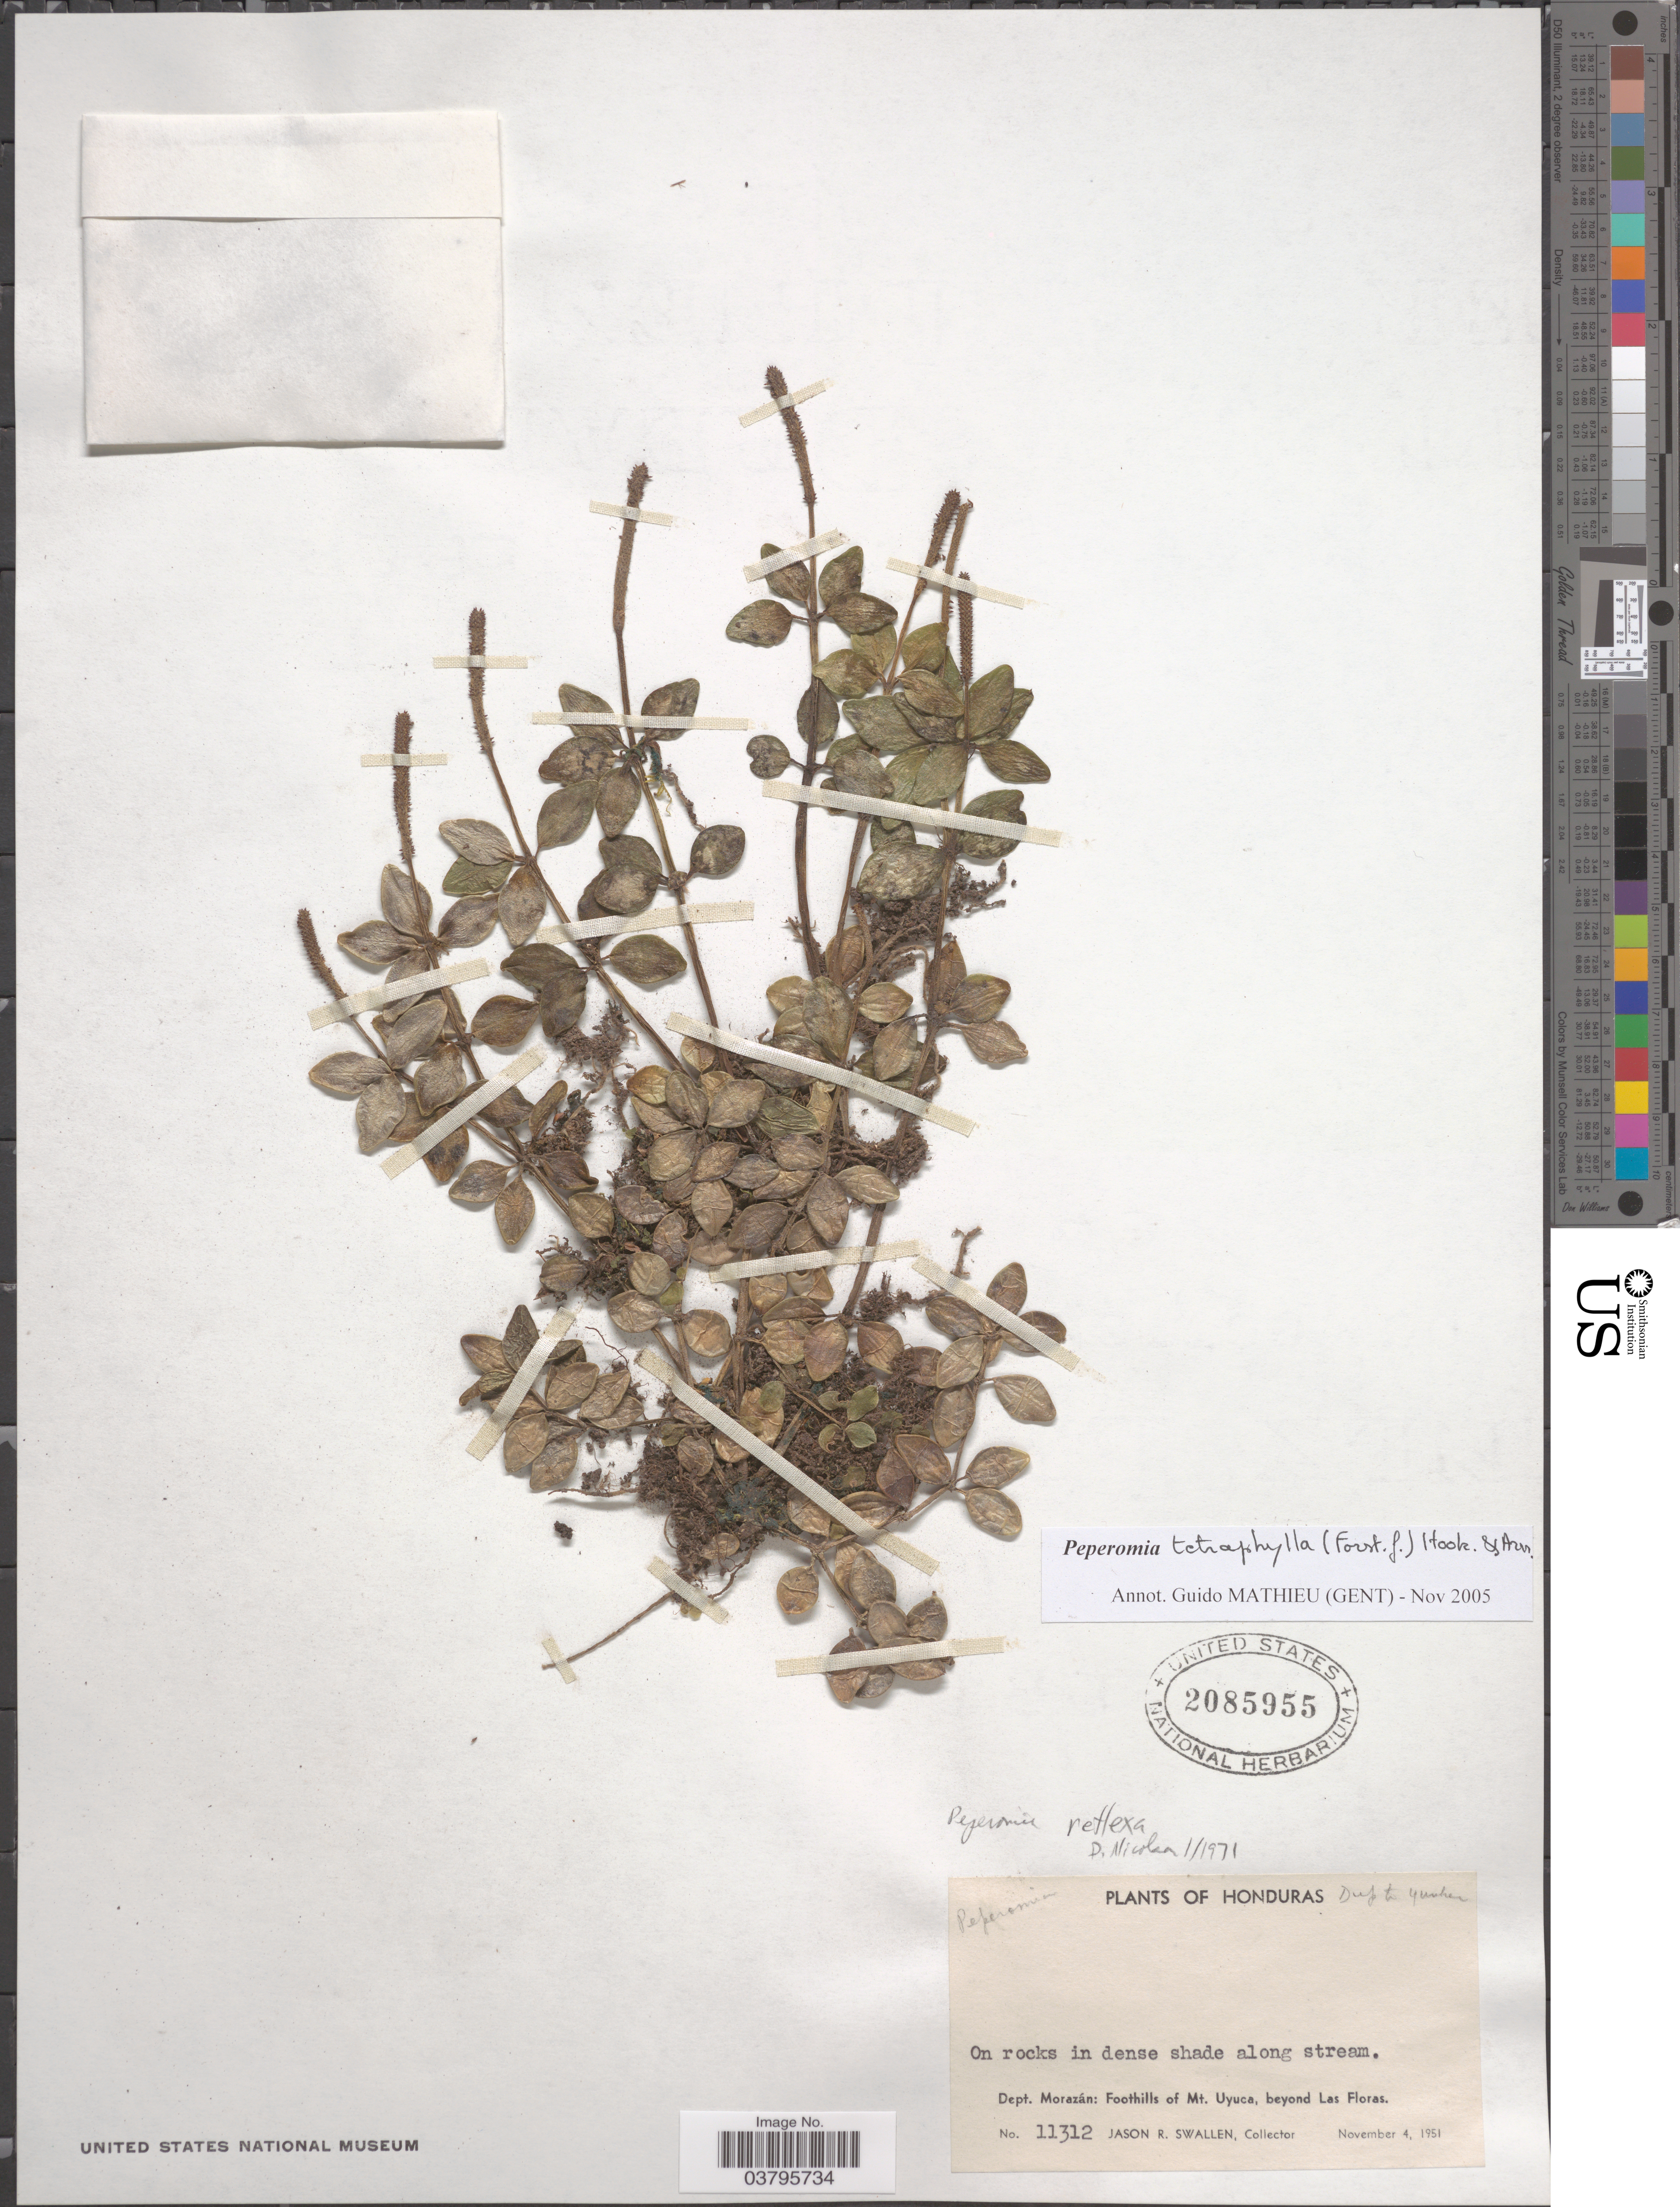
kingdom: Plantae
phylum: Tracheophyta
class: Magnoliopsida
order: Piperales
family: Piperaceae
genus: Peperomia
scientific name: Peperomia tetraphylla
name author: (G. Forst.) Hook. & Arn.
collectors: J. R. Swallen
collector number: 11312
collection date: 1951-11-04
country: Honduras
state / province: Fco. Morazán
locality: Dept. Morazán: Foothills of Mt. Uyuca, beyond Las Floras.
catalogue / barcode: US 2085955